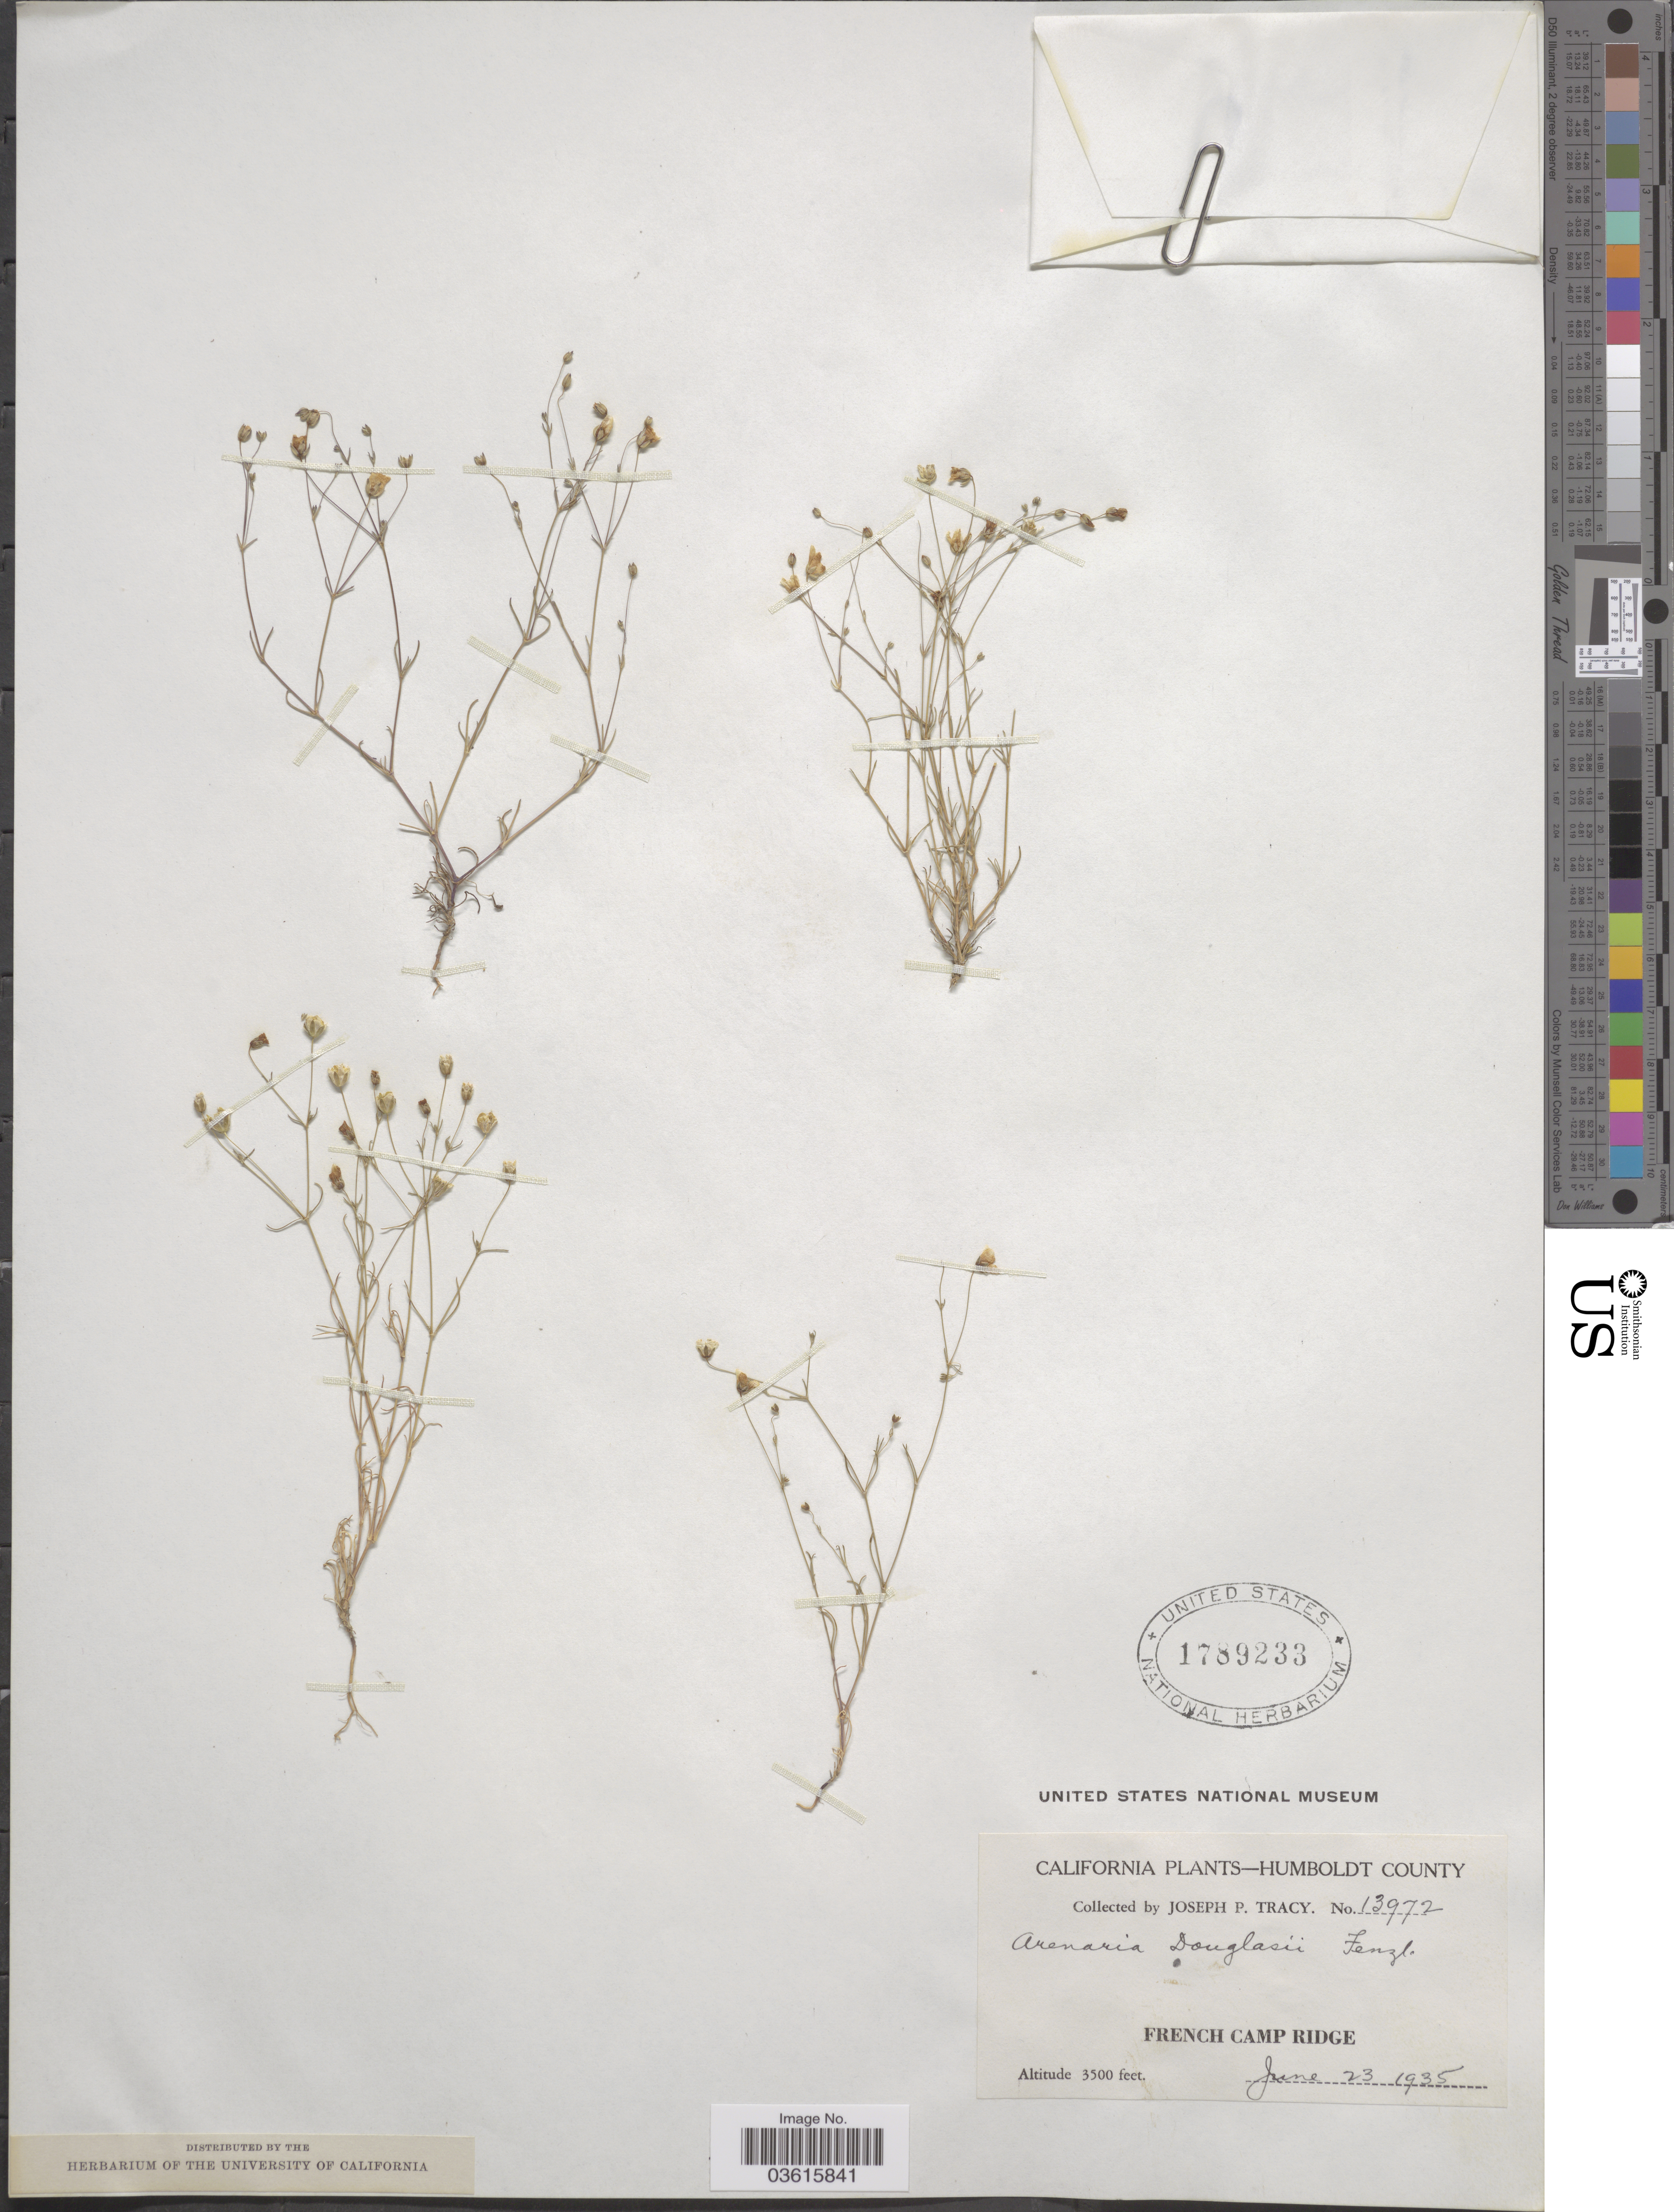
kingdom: Plantae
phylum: Tracheophyta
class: Magnoliopsida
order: Caryophyllales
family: Caryophyllaceae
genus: Minuartia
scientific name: Minuartia douglasii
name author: Mattf.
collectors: J. Tracy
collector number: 13972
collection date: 1935-06-23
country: United States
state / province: California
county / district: Humboldt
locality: Humboldt County. French Camp Ridge.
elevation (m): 1067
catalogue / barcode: US 1789233